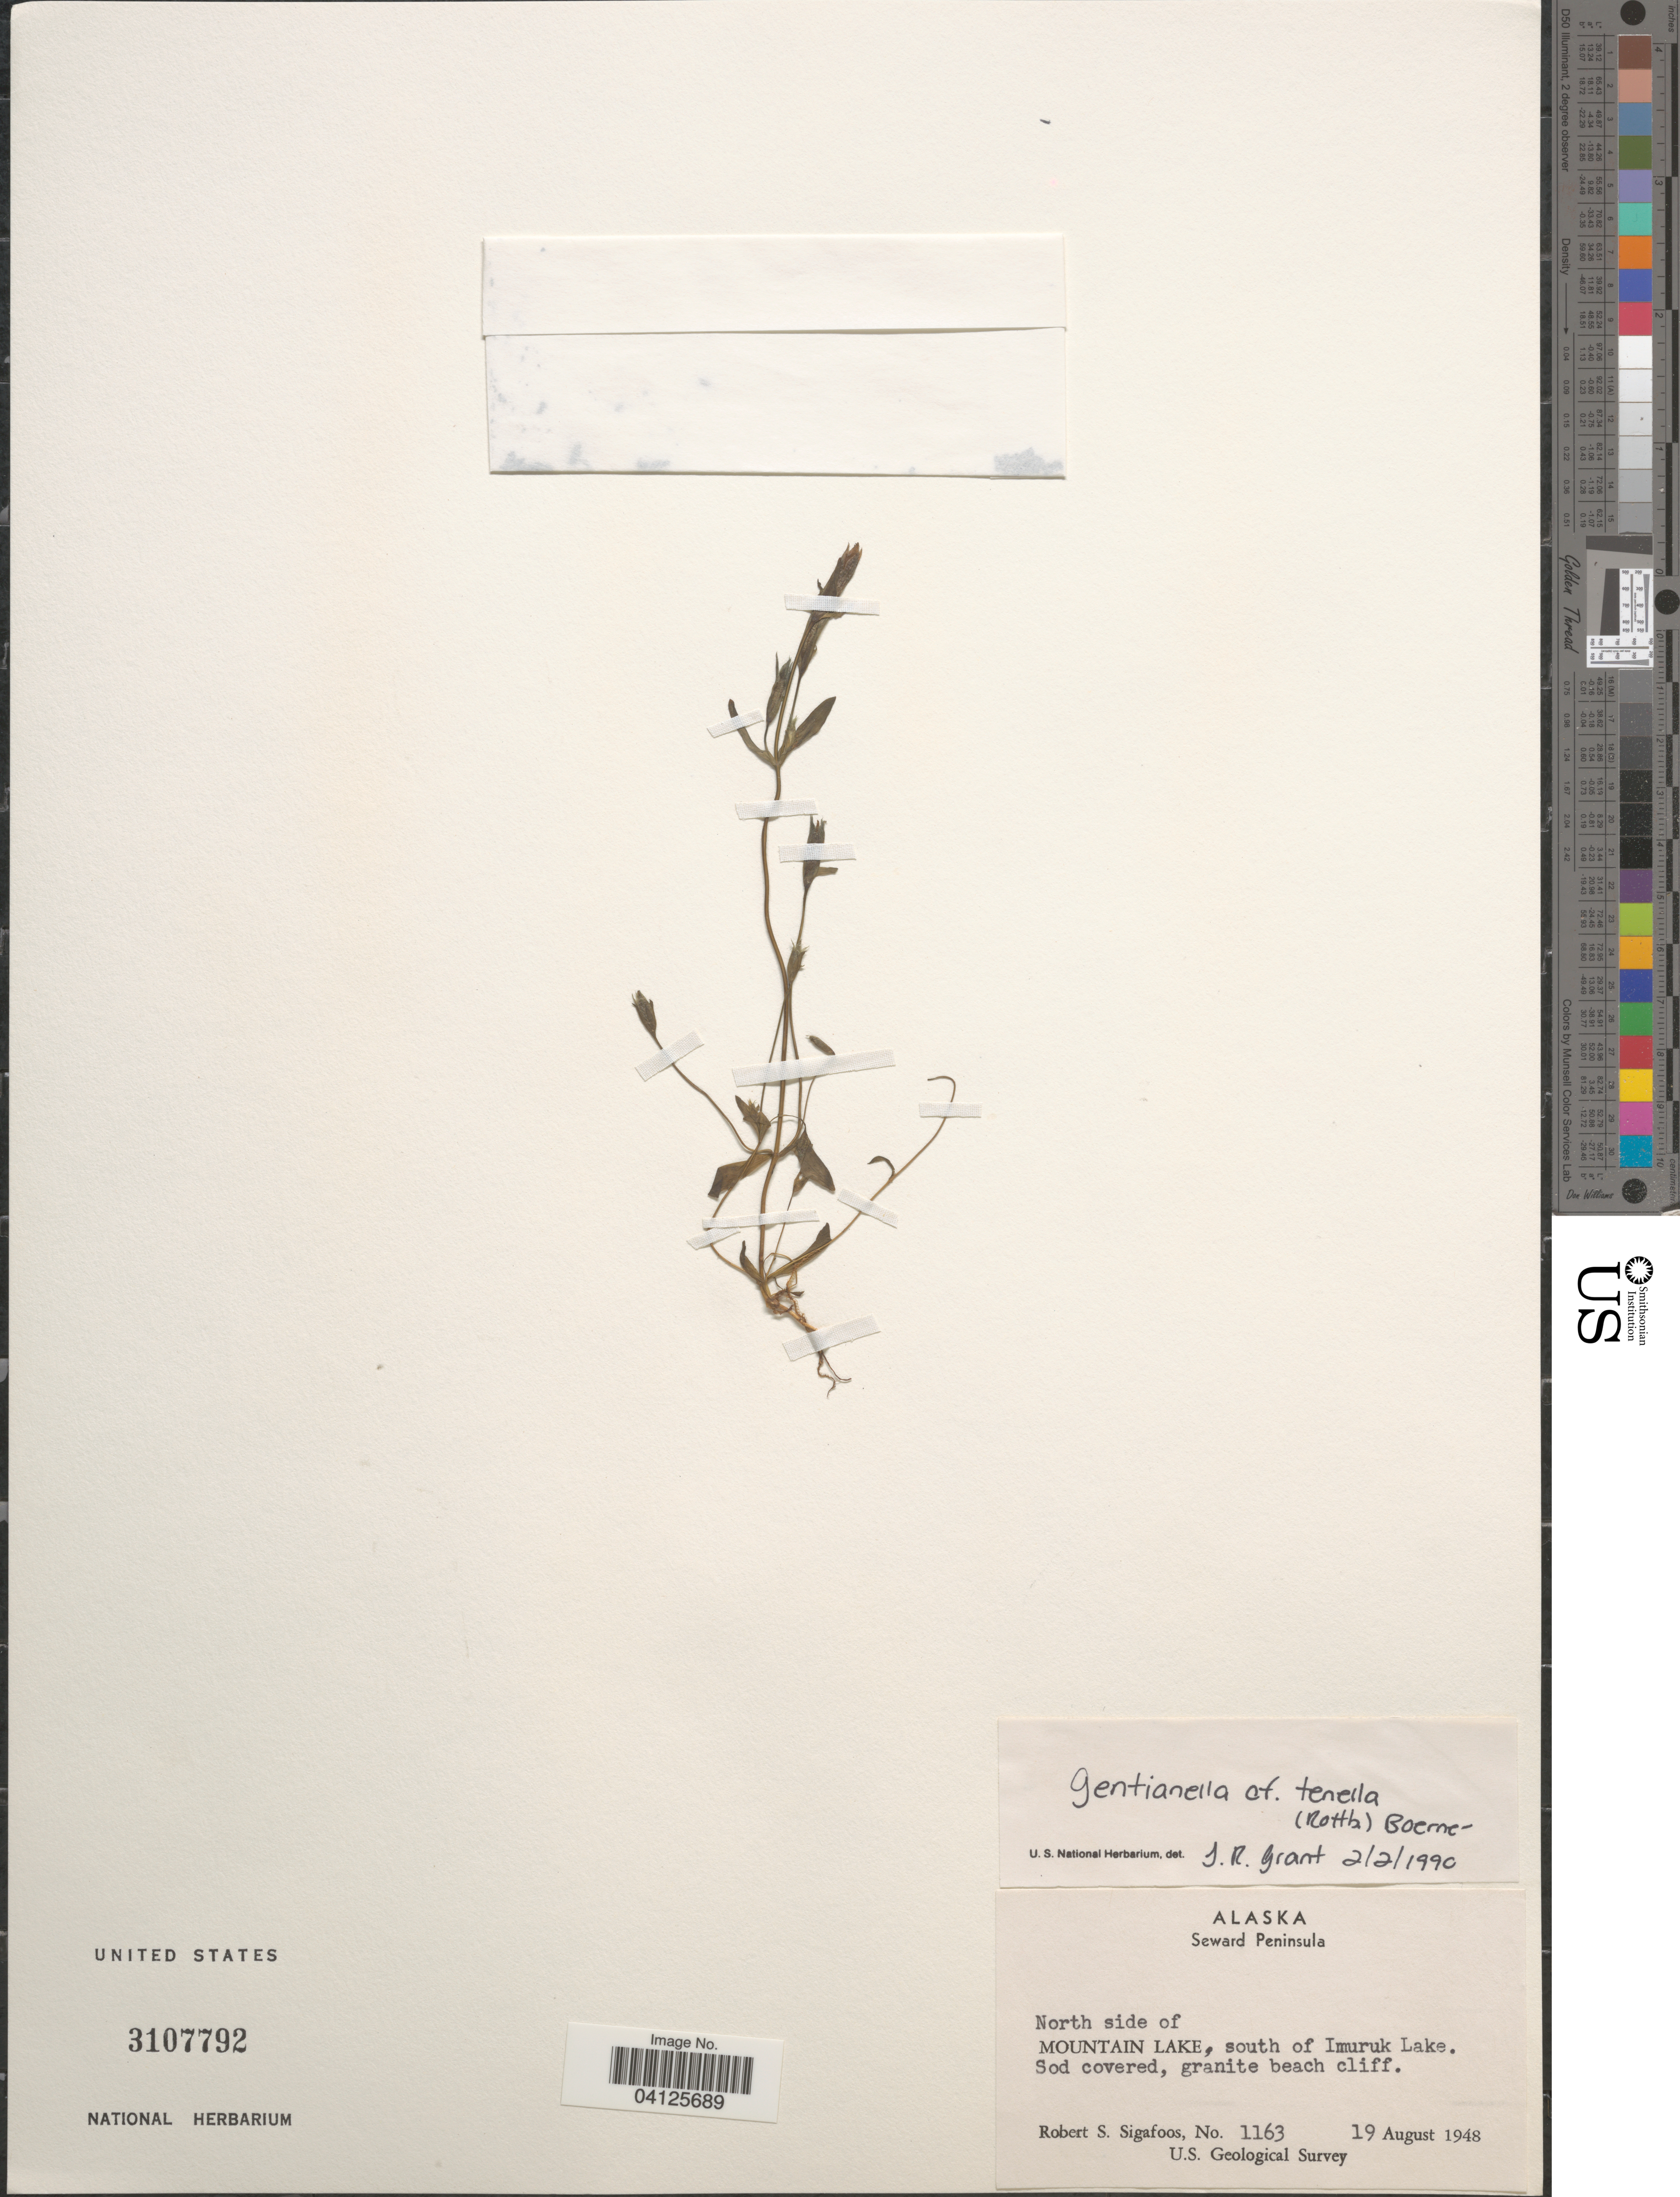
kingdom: Plantae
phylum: Tracheophyta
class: Magnoliopsida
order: Gentianales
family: Gentianaceae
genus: Gentianella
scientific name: Gentianella tenella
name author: (Rottb.) Börner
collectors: R. Sigafoos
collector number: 1163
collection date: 1948-08-19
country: United States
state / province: Alaska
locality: Seward Peninsula. North side of Mountain Lake, south of Imuruk Lake. U.S. Geological Survey.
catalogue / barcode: US 3107792